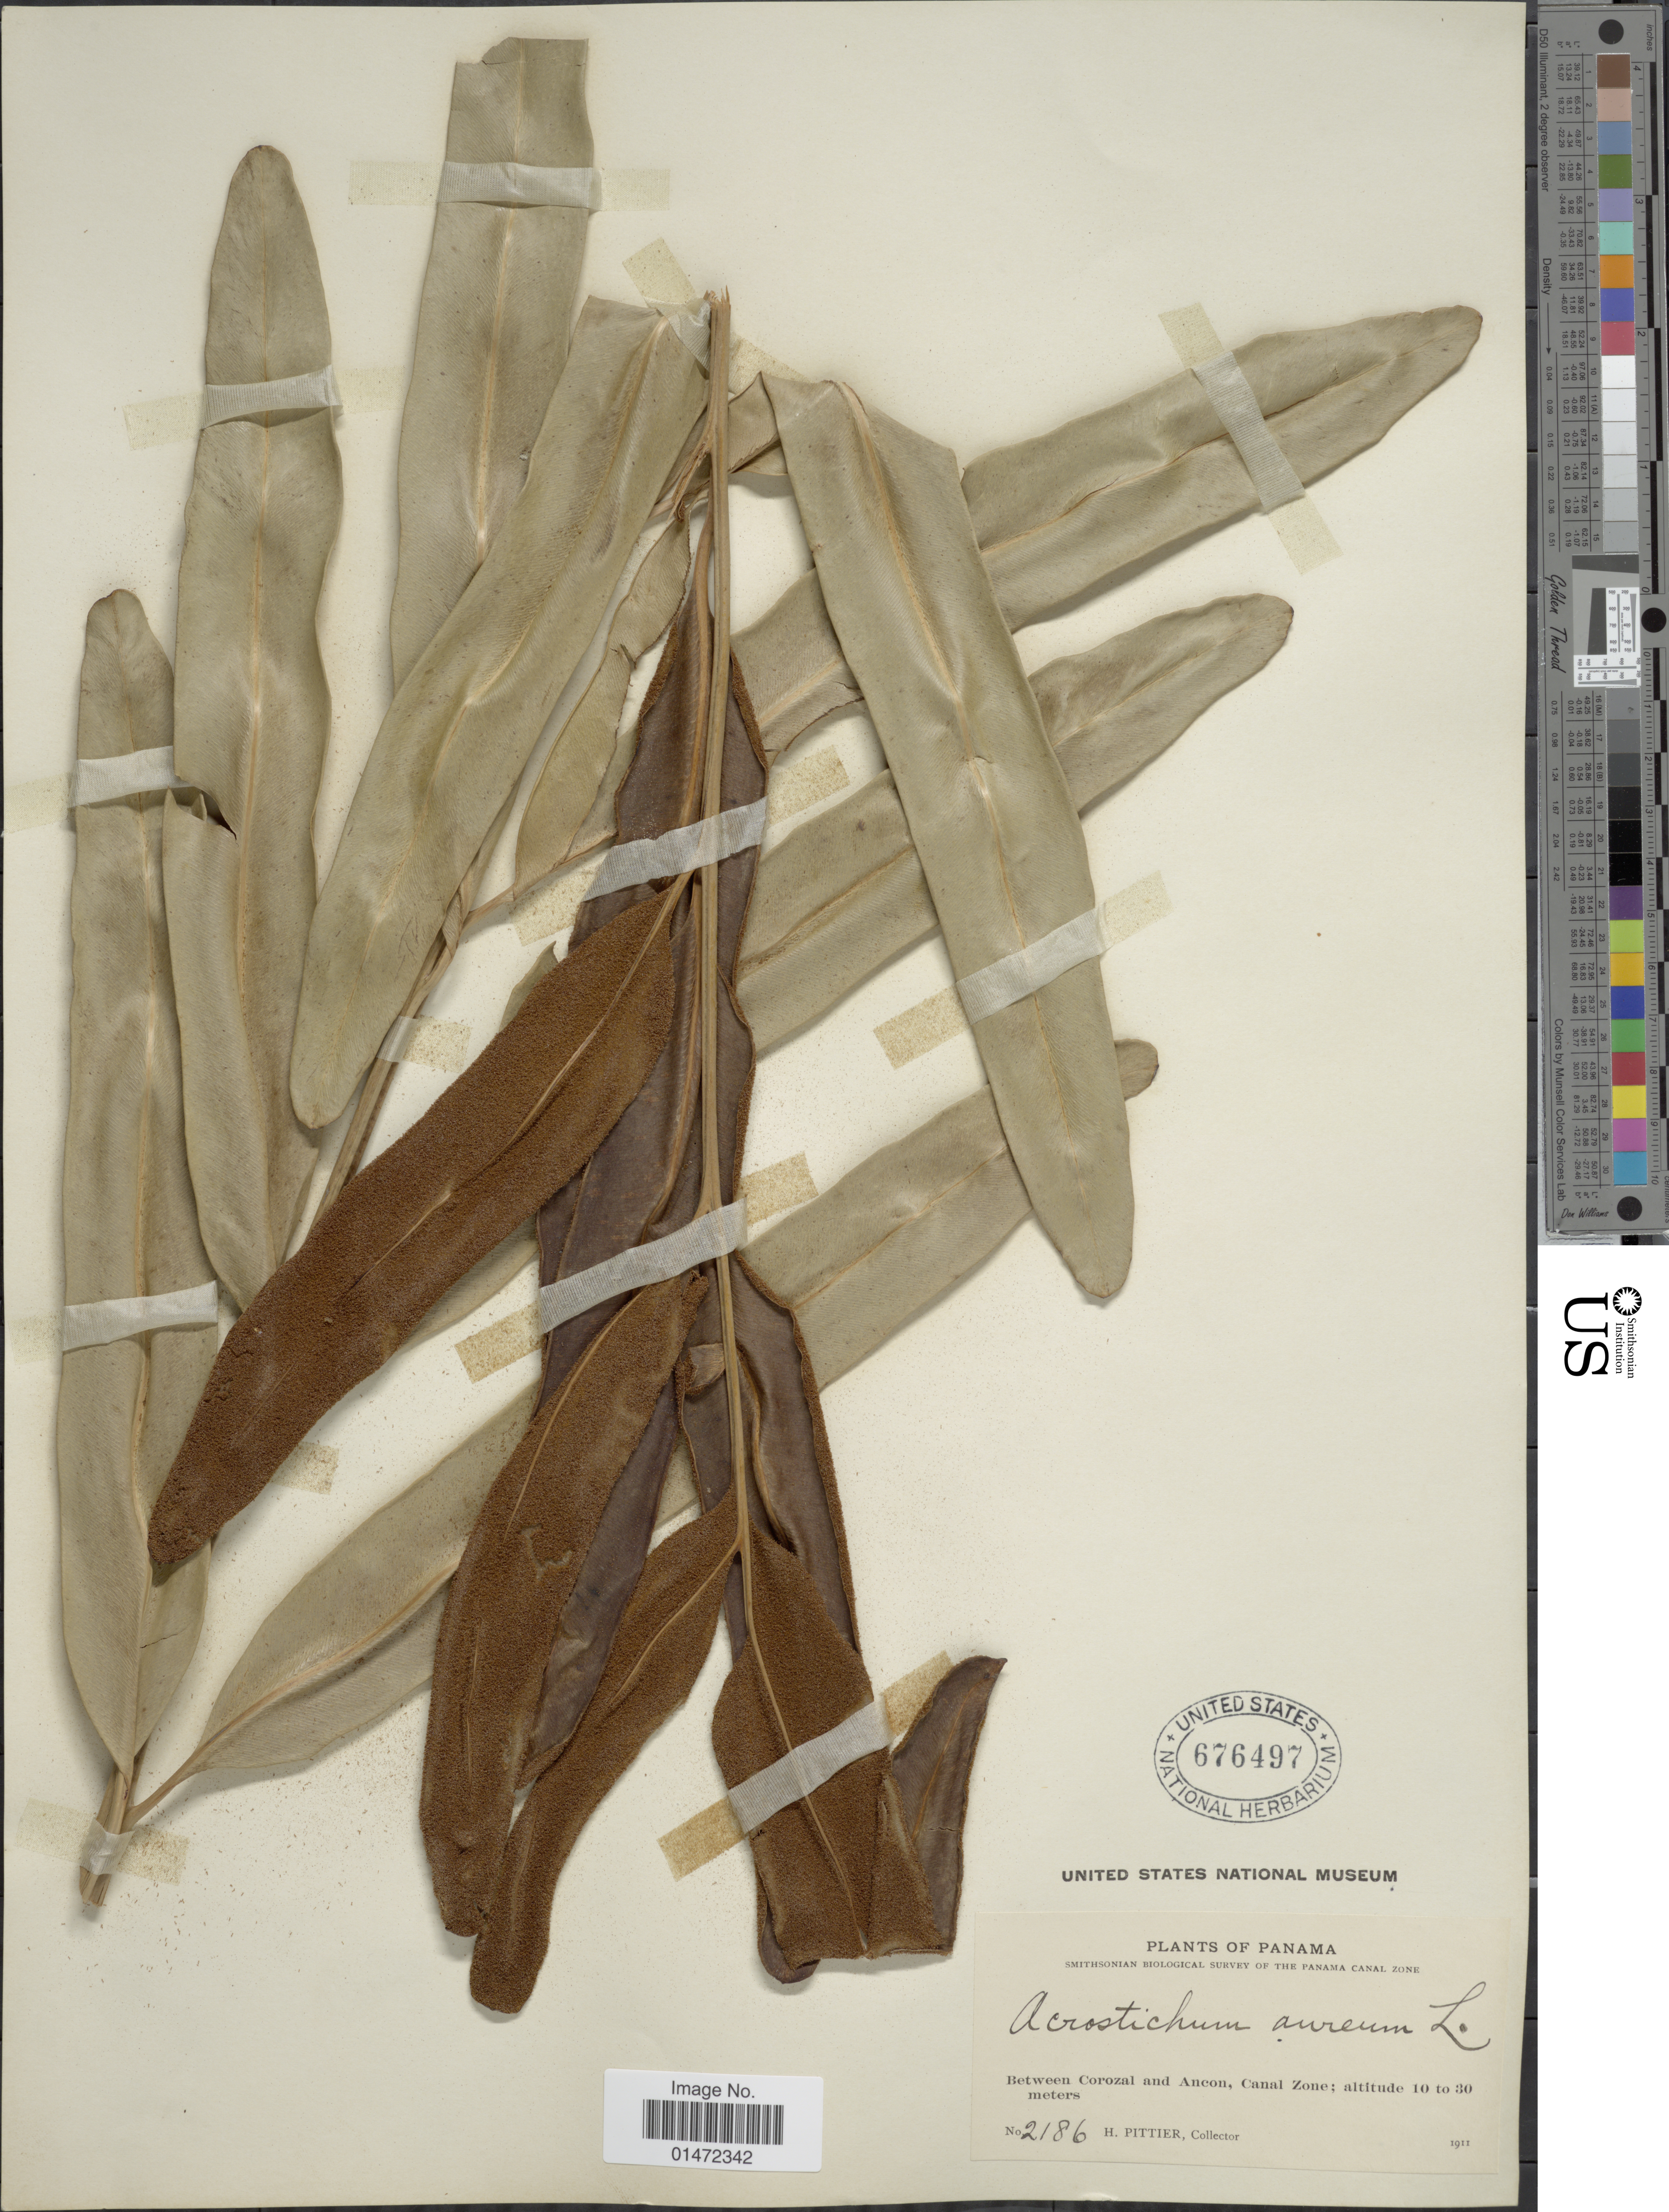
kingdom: Plantae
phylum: Tracheophyta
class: Polypodiopsida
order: Polypodiales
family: Pteridaceae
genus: Acrostichum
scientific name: Acrostichum aureum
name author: L.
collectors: H. F. Pittier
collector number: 2186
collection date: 1911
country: Panama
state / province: Colón / Panamá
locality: Between Corozal and Ancon, Canal Zone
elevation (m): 10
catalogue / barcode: US 676497